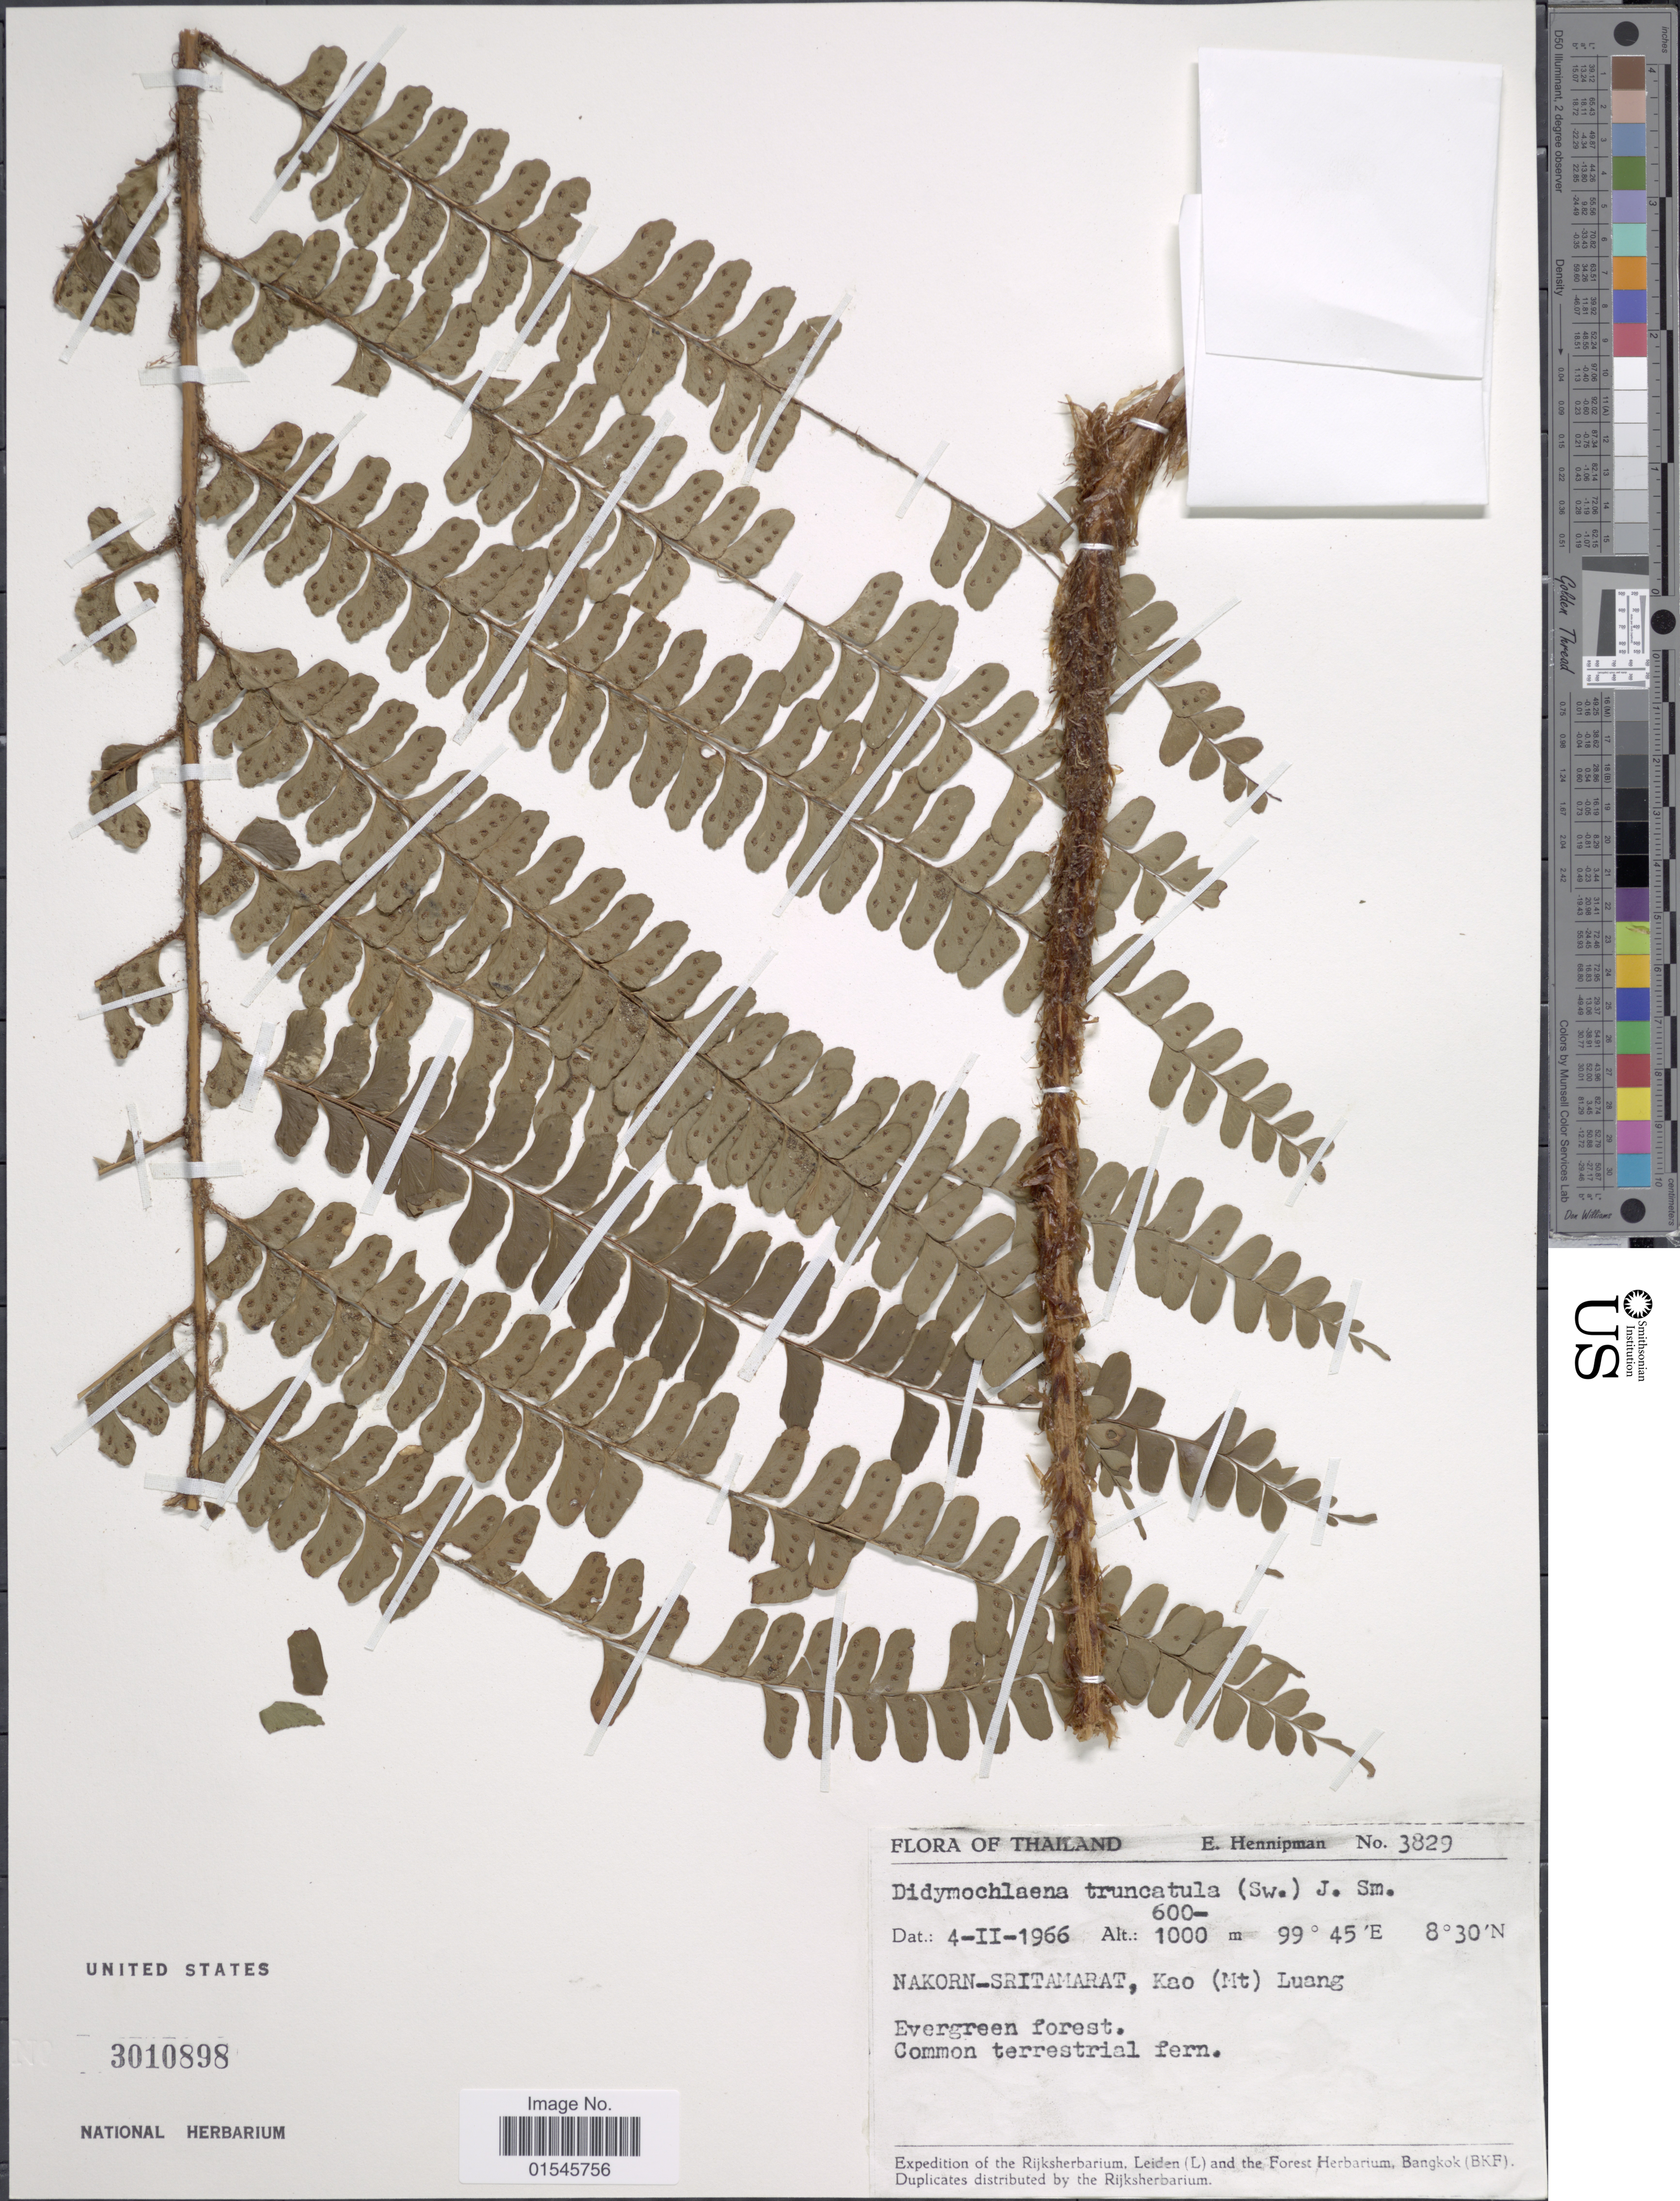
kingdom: Plantae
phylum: Tracheophyta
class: Polypodiopsida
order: Polypodiales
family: Didymochlaenaceae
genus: Didymochlaena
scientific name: Didymochlaena truncatula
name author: (Sw.) J. Sm.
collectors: E. Hennipman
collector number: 3829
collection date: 1966-02-04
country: Thailand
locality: Nakorn-Sritamarat, kao (Mt) Luang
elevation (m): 600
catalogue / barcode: US 3010898